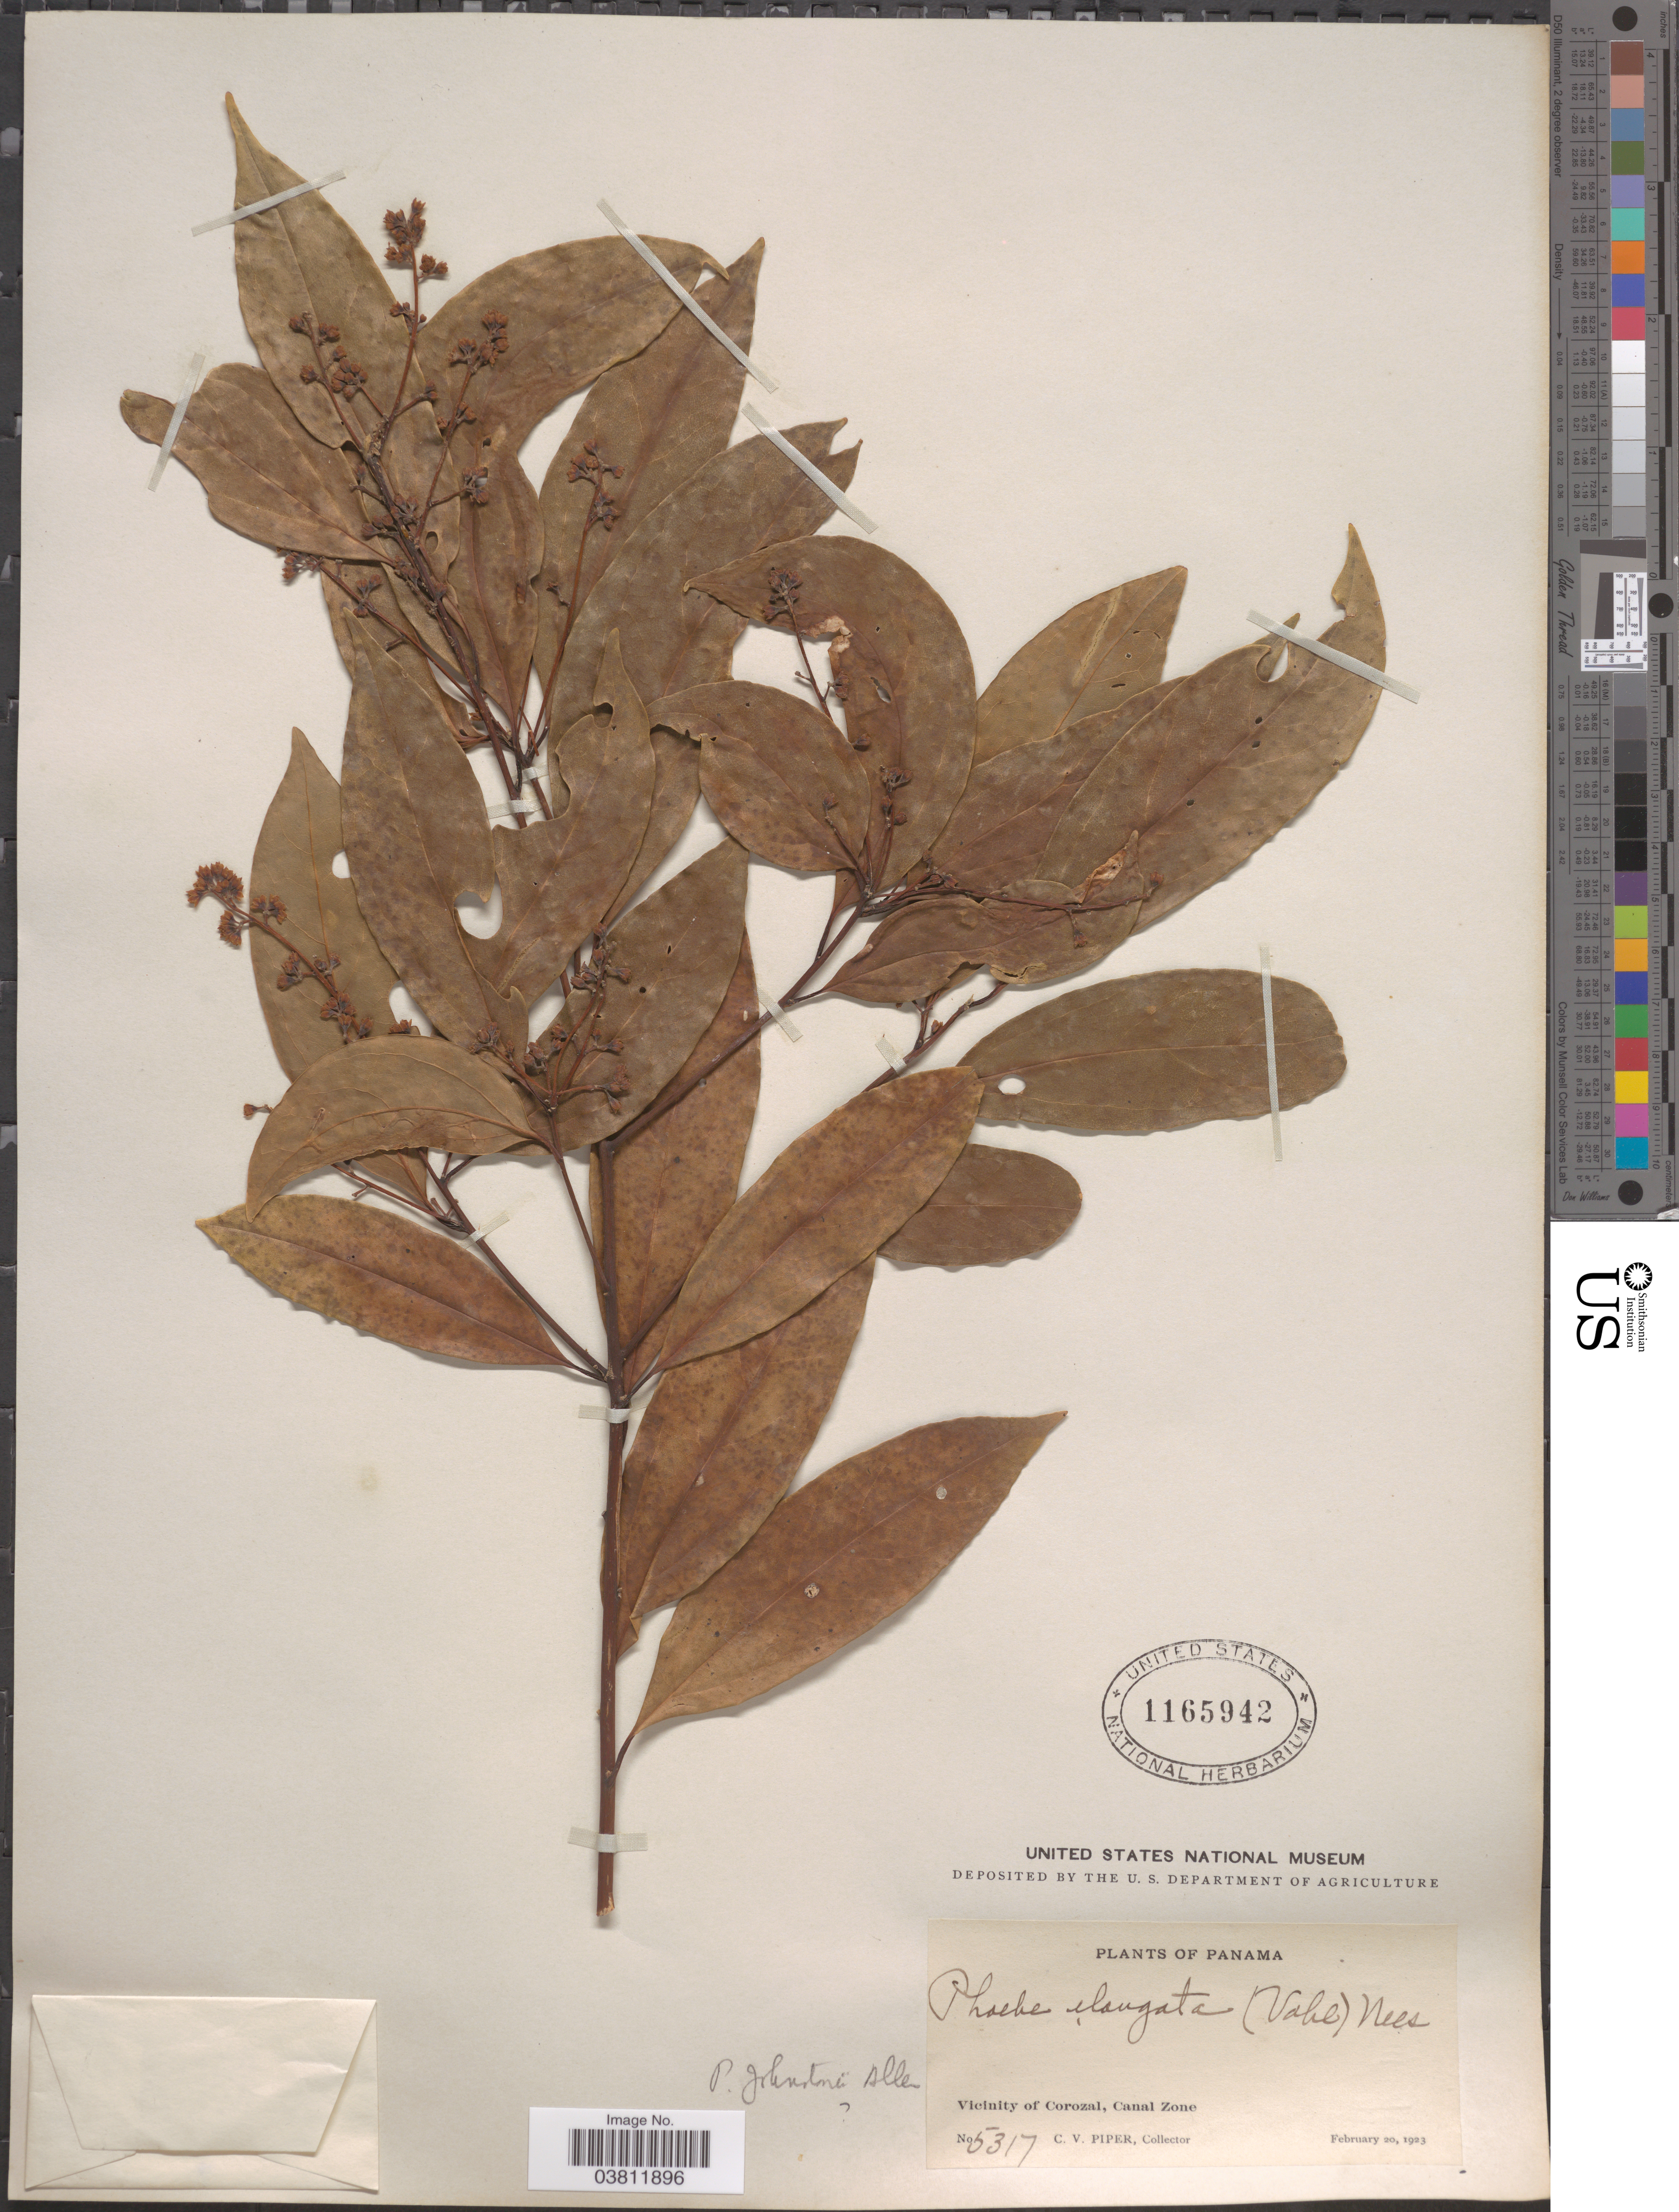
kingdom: Plantae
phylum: Tracheophyta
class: Magnoliopsida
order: Laurales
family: Lauraceae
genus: Phoebe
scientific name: Phoebe johnstonii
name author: C.K. Allen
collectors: C. V. Piper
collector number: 5317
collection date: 1923-02-20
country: Panama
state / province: Colón / Panamá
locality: Vicinity of Corozal, Canal Zone.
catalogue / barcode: US 1165942